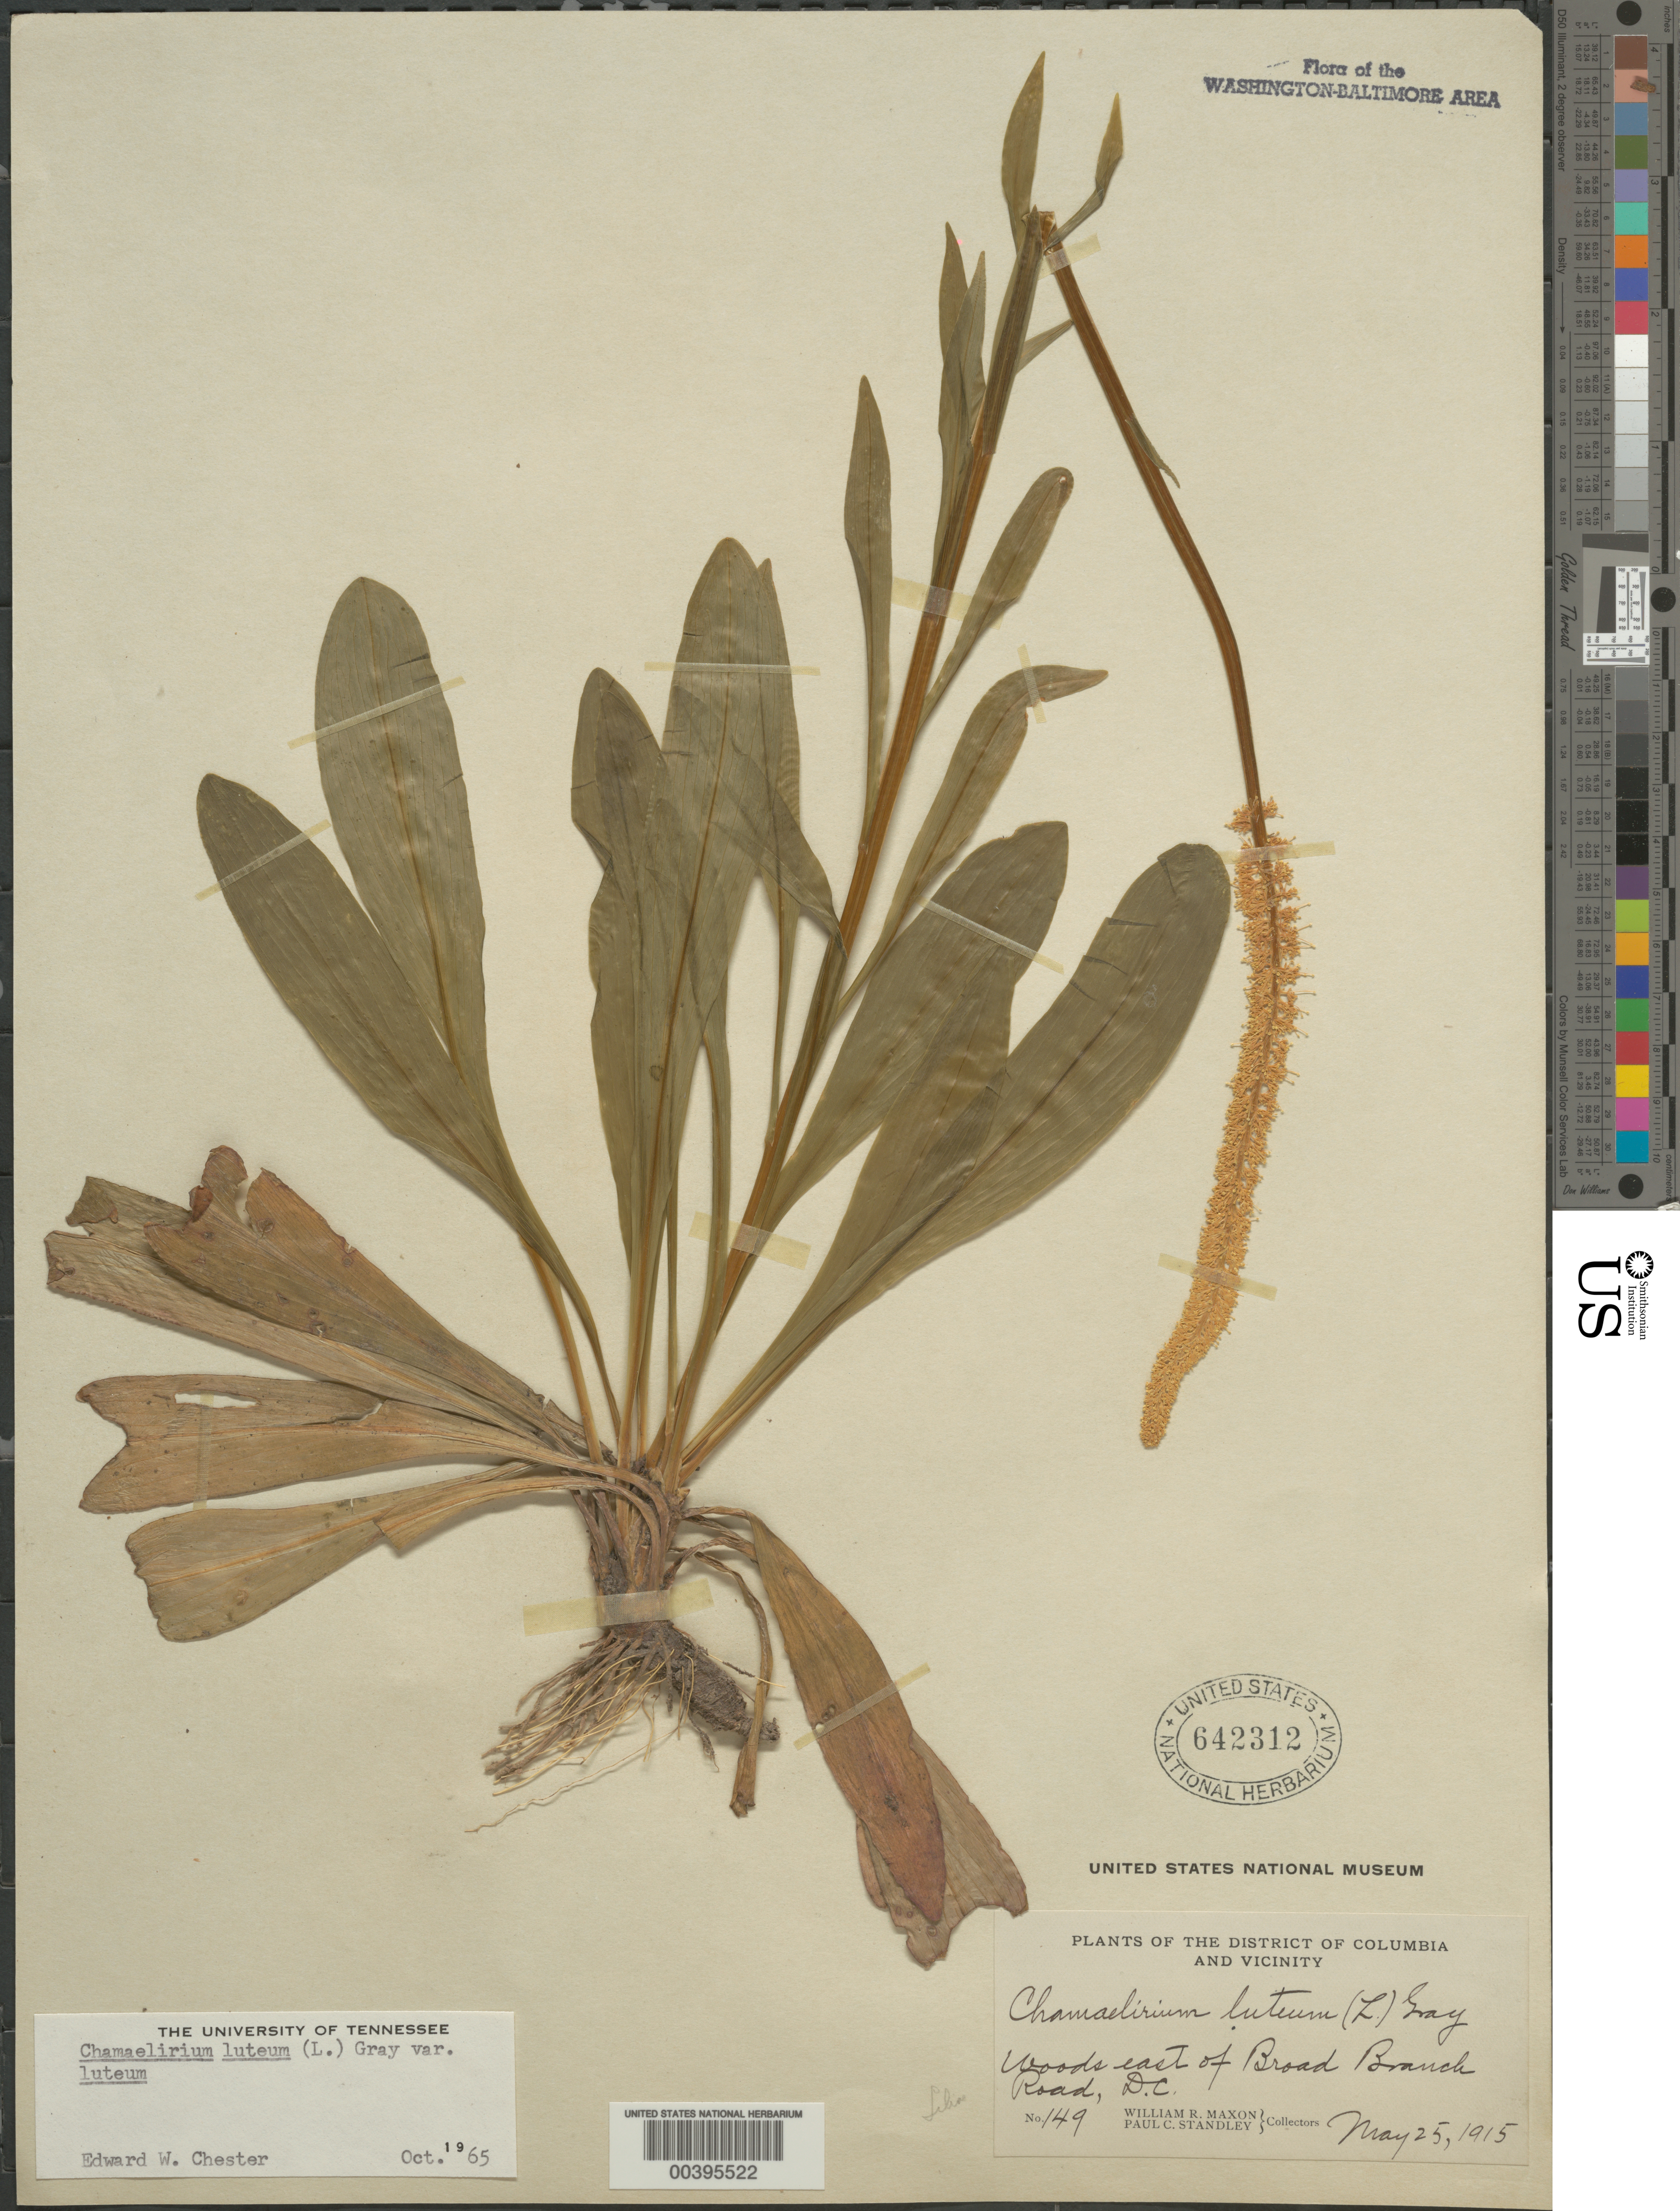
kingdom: Plantae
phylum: Tracheophyta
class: Liliopsida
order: Liliales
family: Melanthiaceae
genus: Chamaelirium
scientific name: Chamaelirium luteum var. luteum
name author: (L.) A. Gray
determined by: Chester, E. W.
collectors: W. R. Maxon & P. C. Standley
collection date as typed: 25 May 1915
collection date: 1915-05-25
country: United States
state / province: District of Columbia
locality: East of Broad Branch Rd. Rock Creek Park and vicinity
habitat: Woods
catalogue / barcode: US 642312